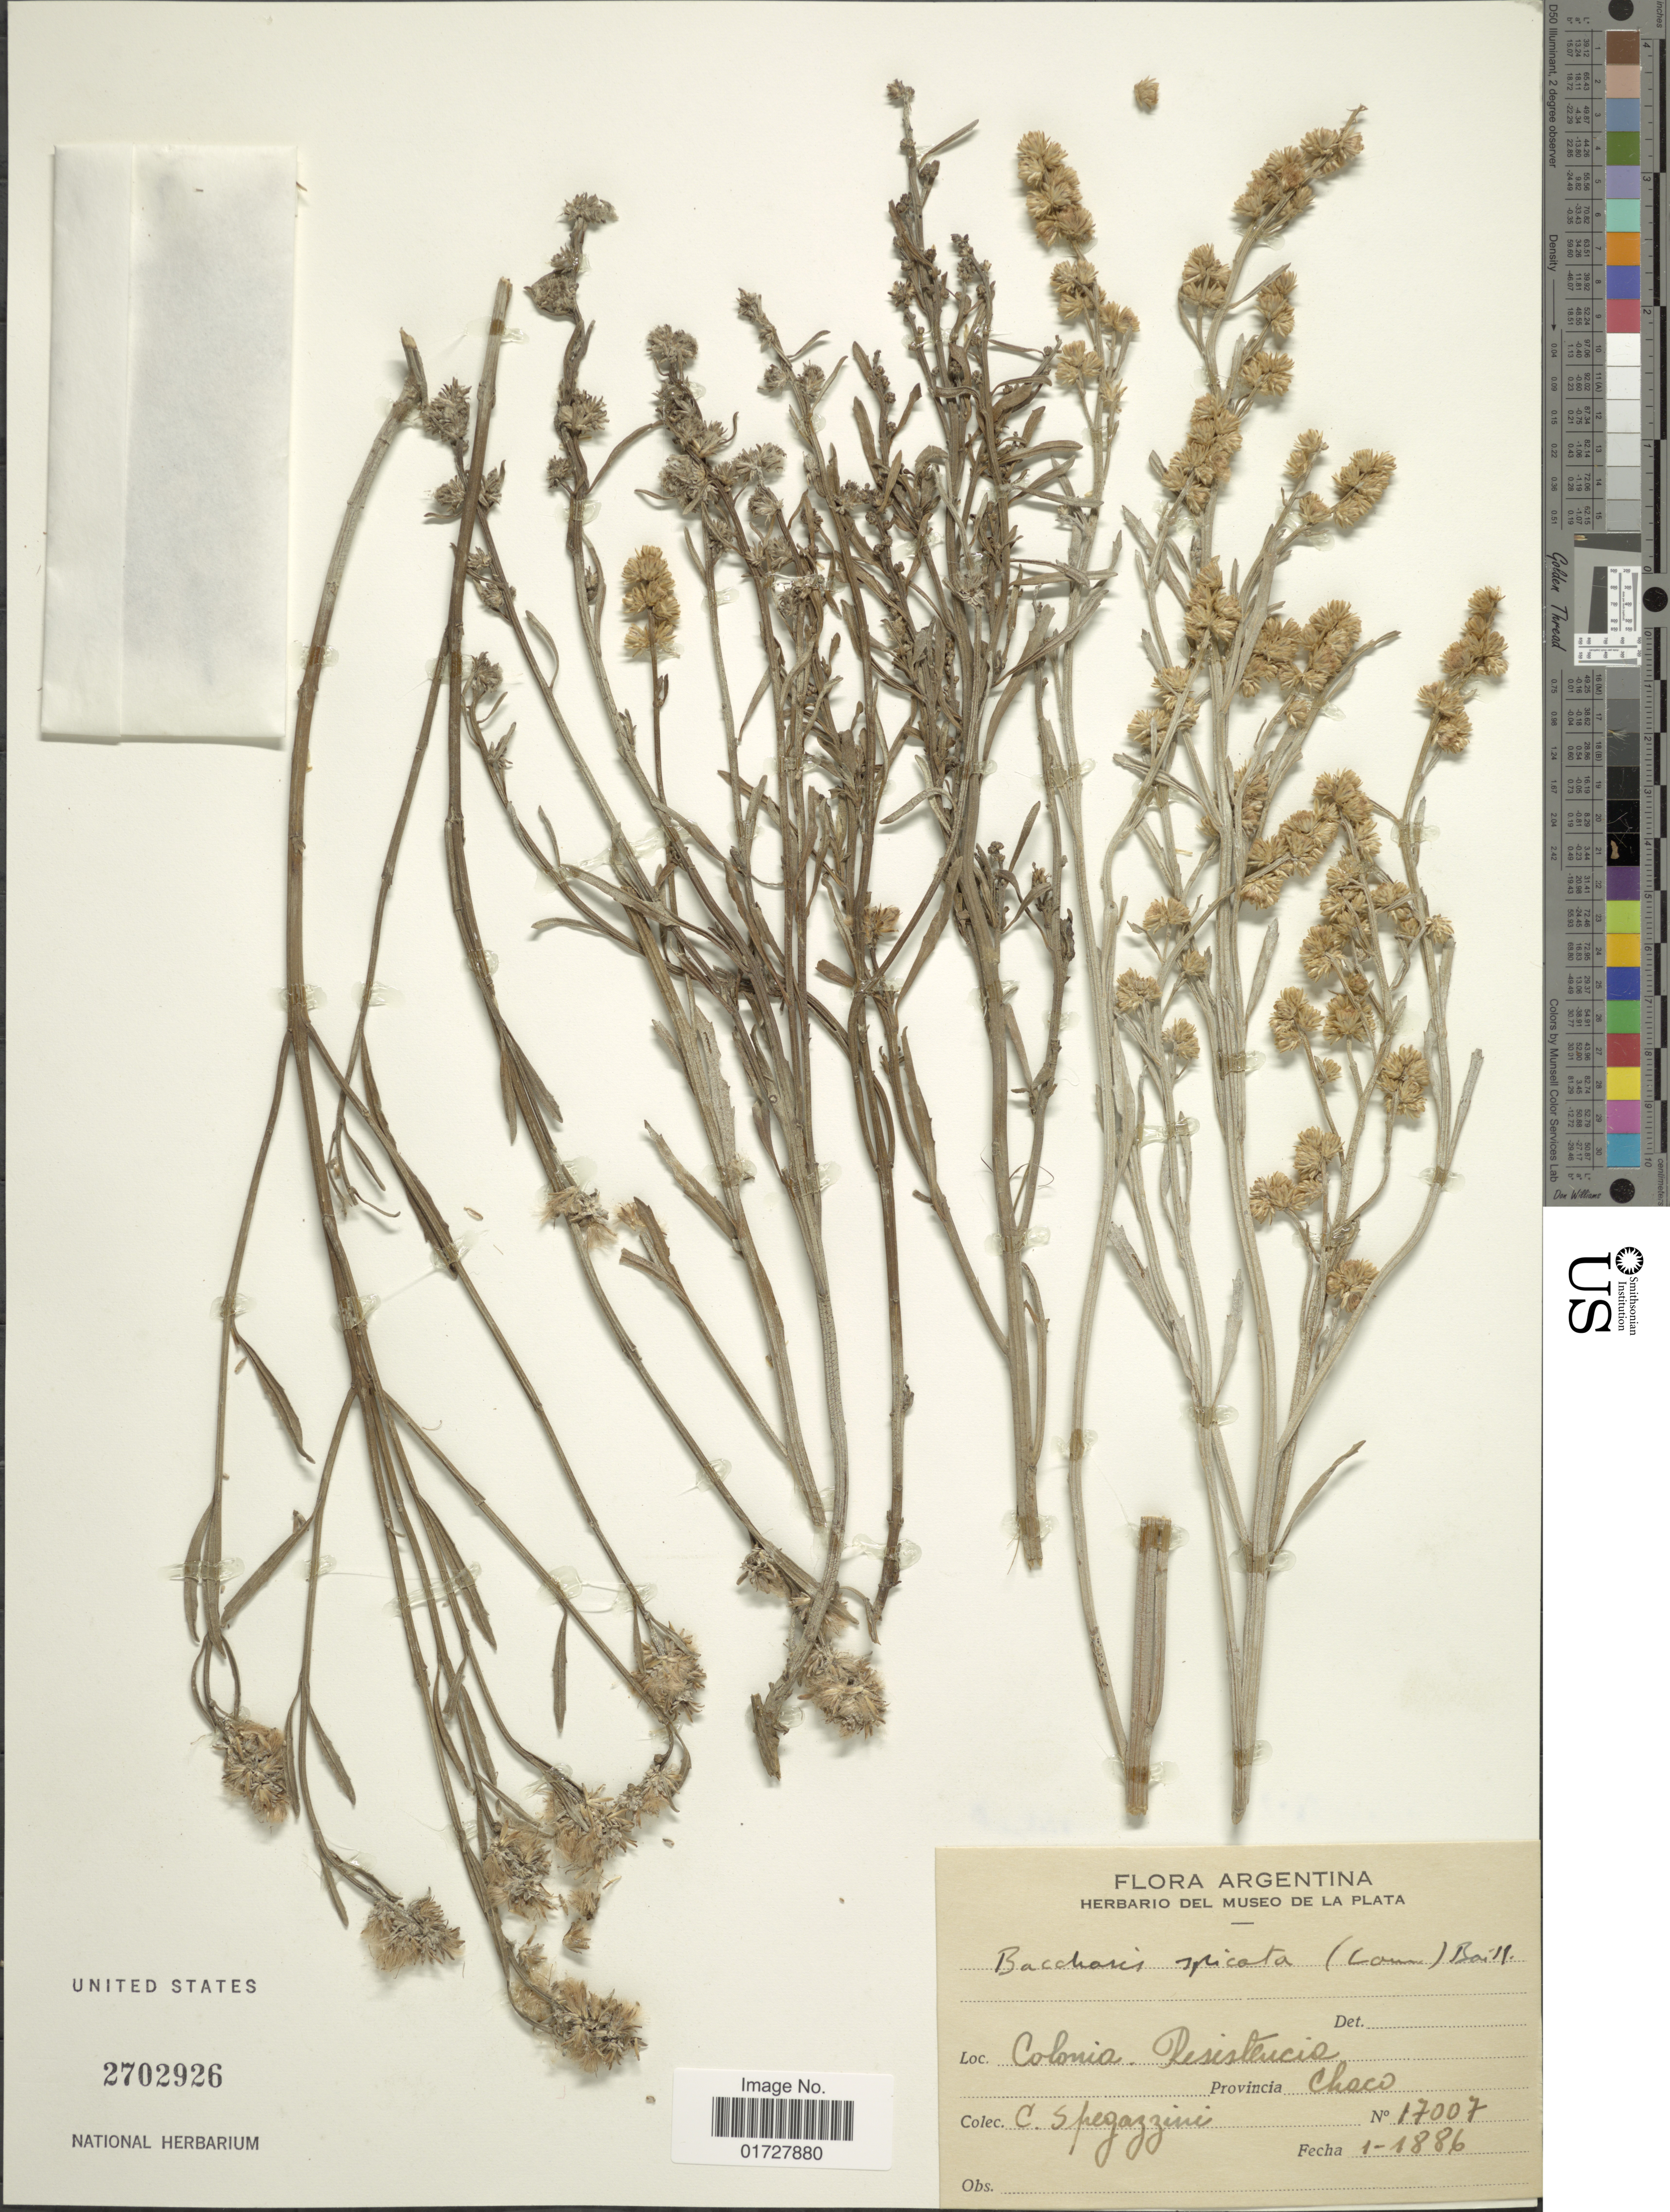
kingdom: Plantae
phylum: Tracheophyta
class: Magnoliopsida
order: Asterales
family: Asteraceae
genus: Baccharis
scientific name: Baccharis spicata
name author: (Lam.) Baill.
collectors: C. L. Spegazzini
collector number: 17007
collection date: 1886-01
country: Argentina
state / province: Chaco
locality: Colonia Resistencia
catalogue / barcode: US 2702926